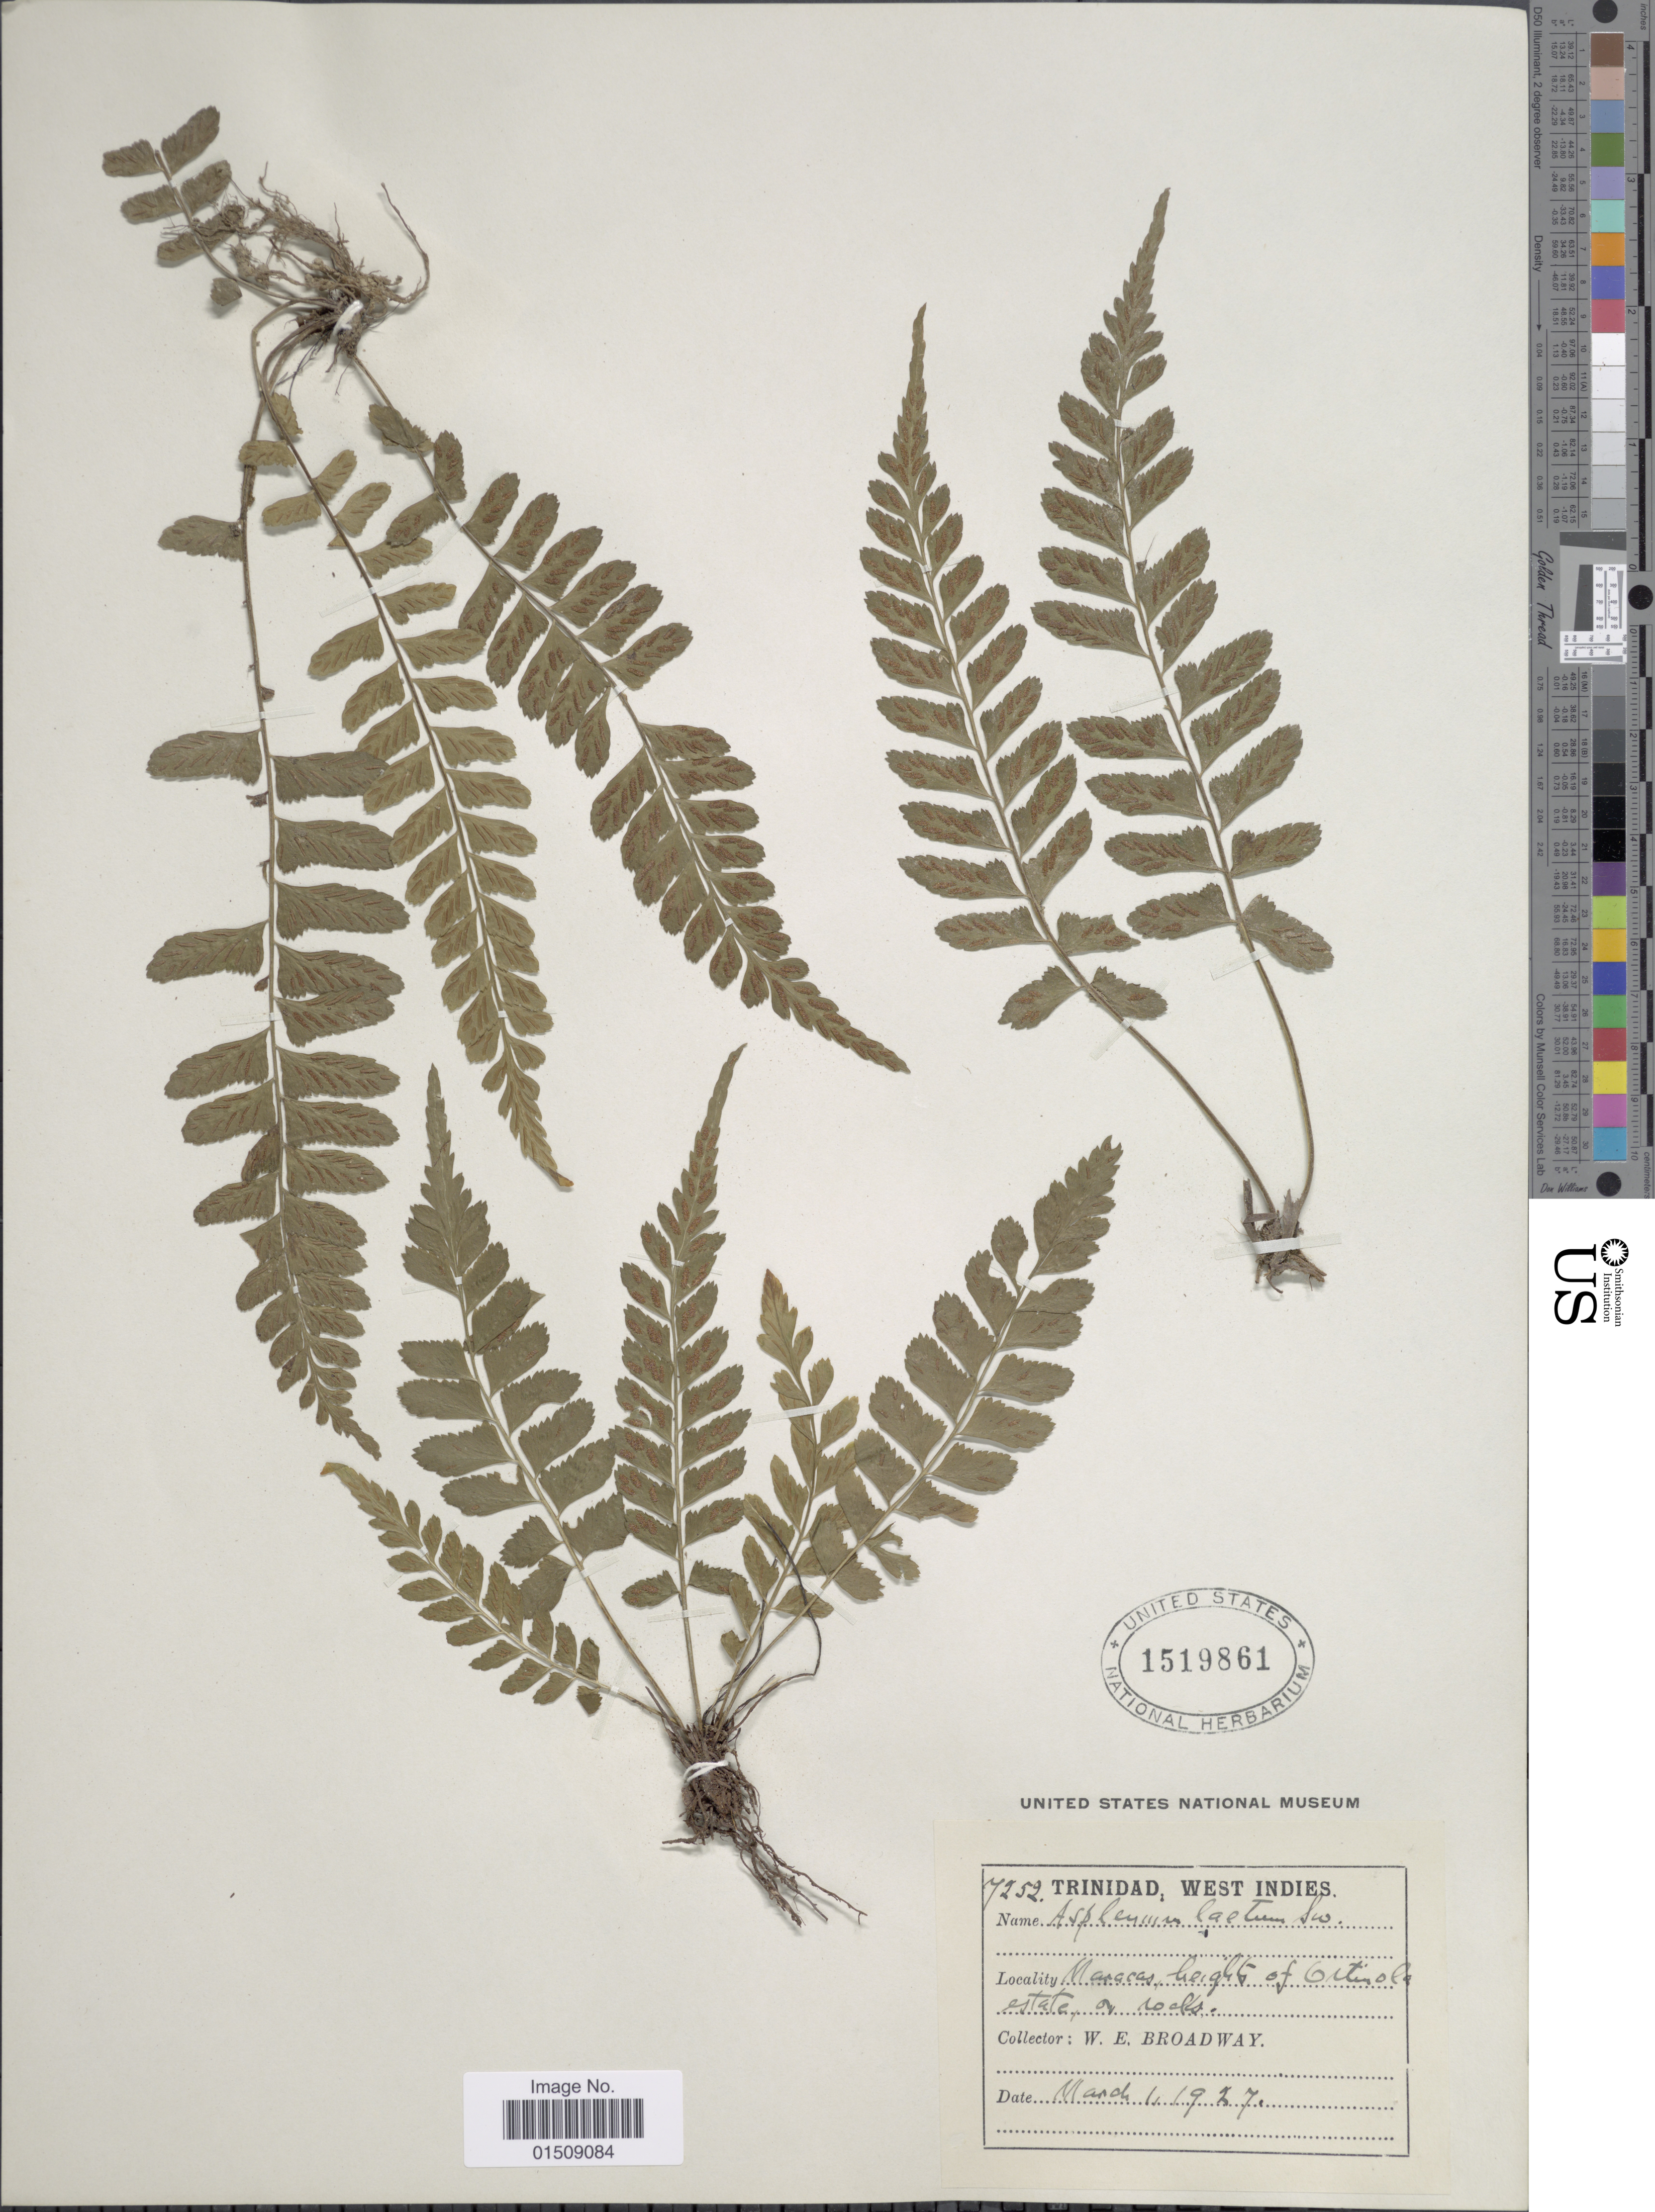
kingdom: Plantae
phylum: Tracheophyta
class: Polypodiopsida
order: Polypodiales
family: Aspleniaceae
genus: Asplenium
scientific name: Asplenium laetum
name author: Sw.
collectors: W. E. Broadway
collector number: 7252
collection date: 1927-03-01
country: Trinidad and Tobago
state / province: Trinidad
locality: West Indies. Maracas, heights of Ortinola estate, on rocks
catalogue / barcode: US 1519861